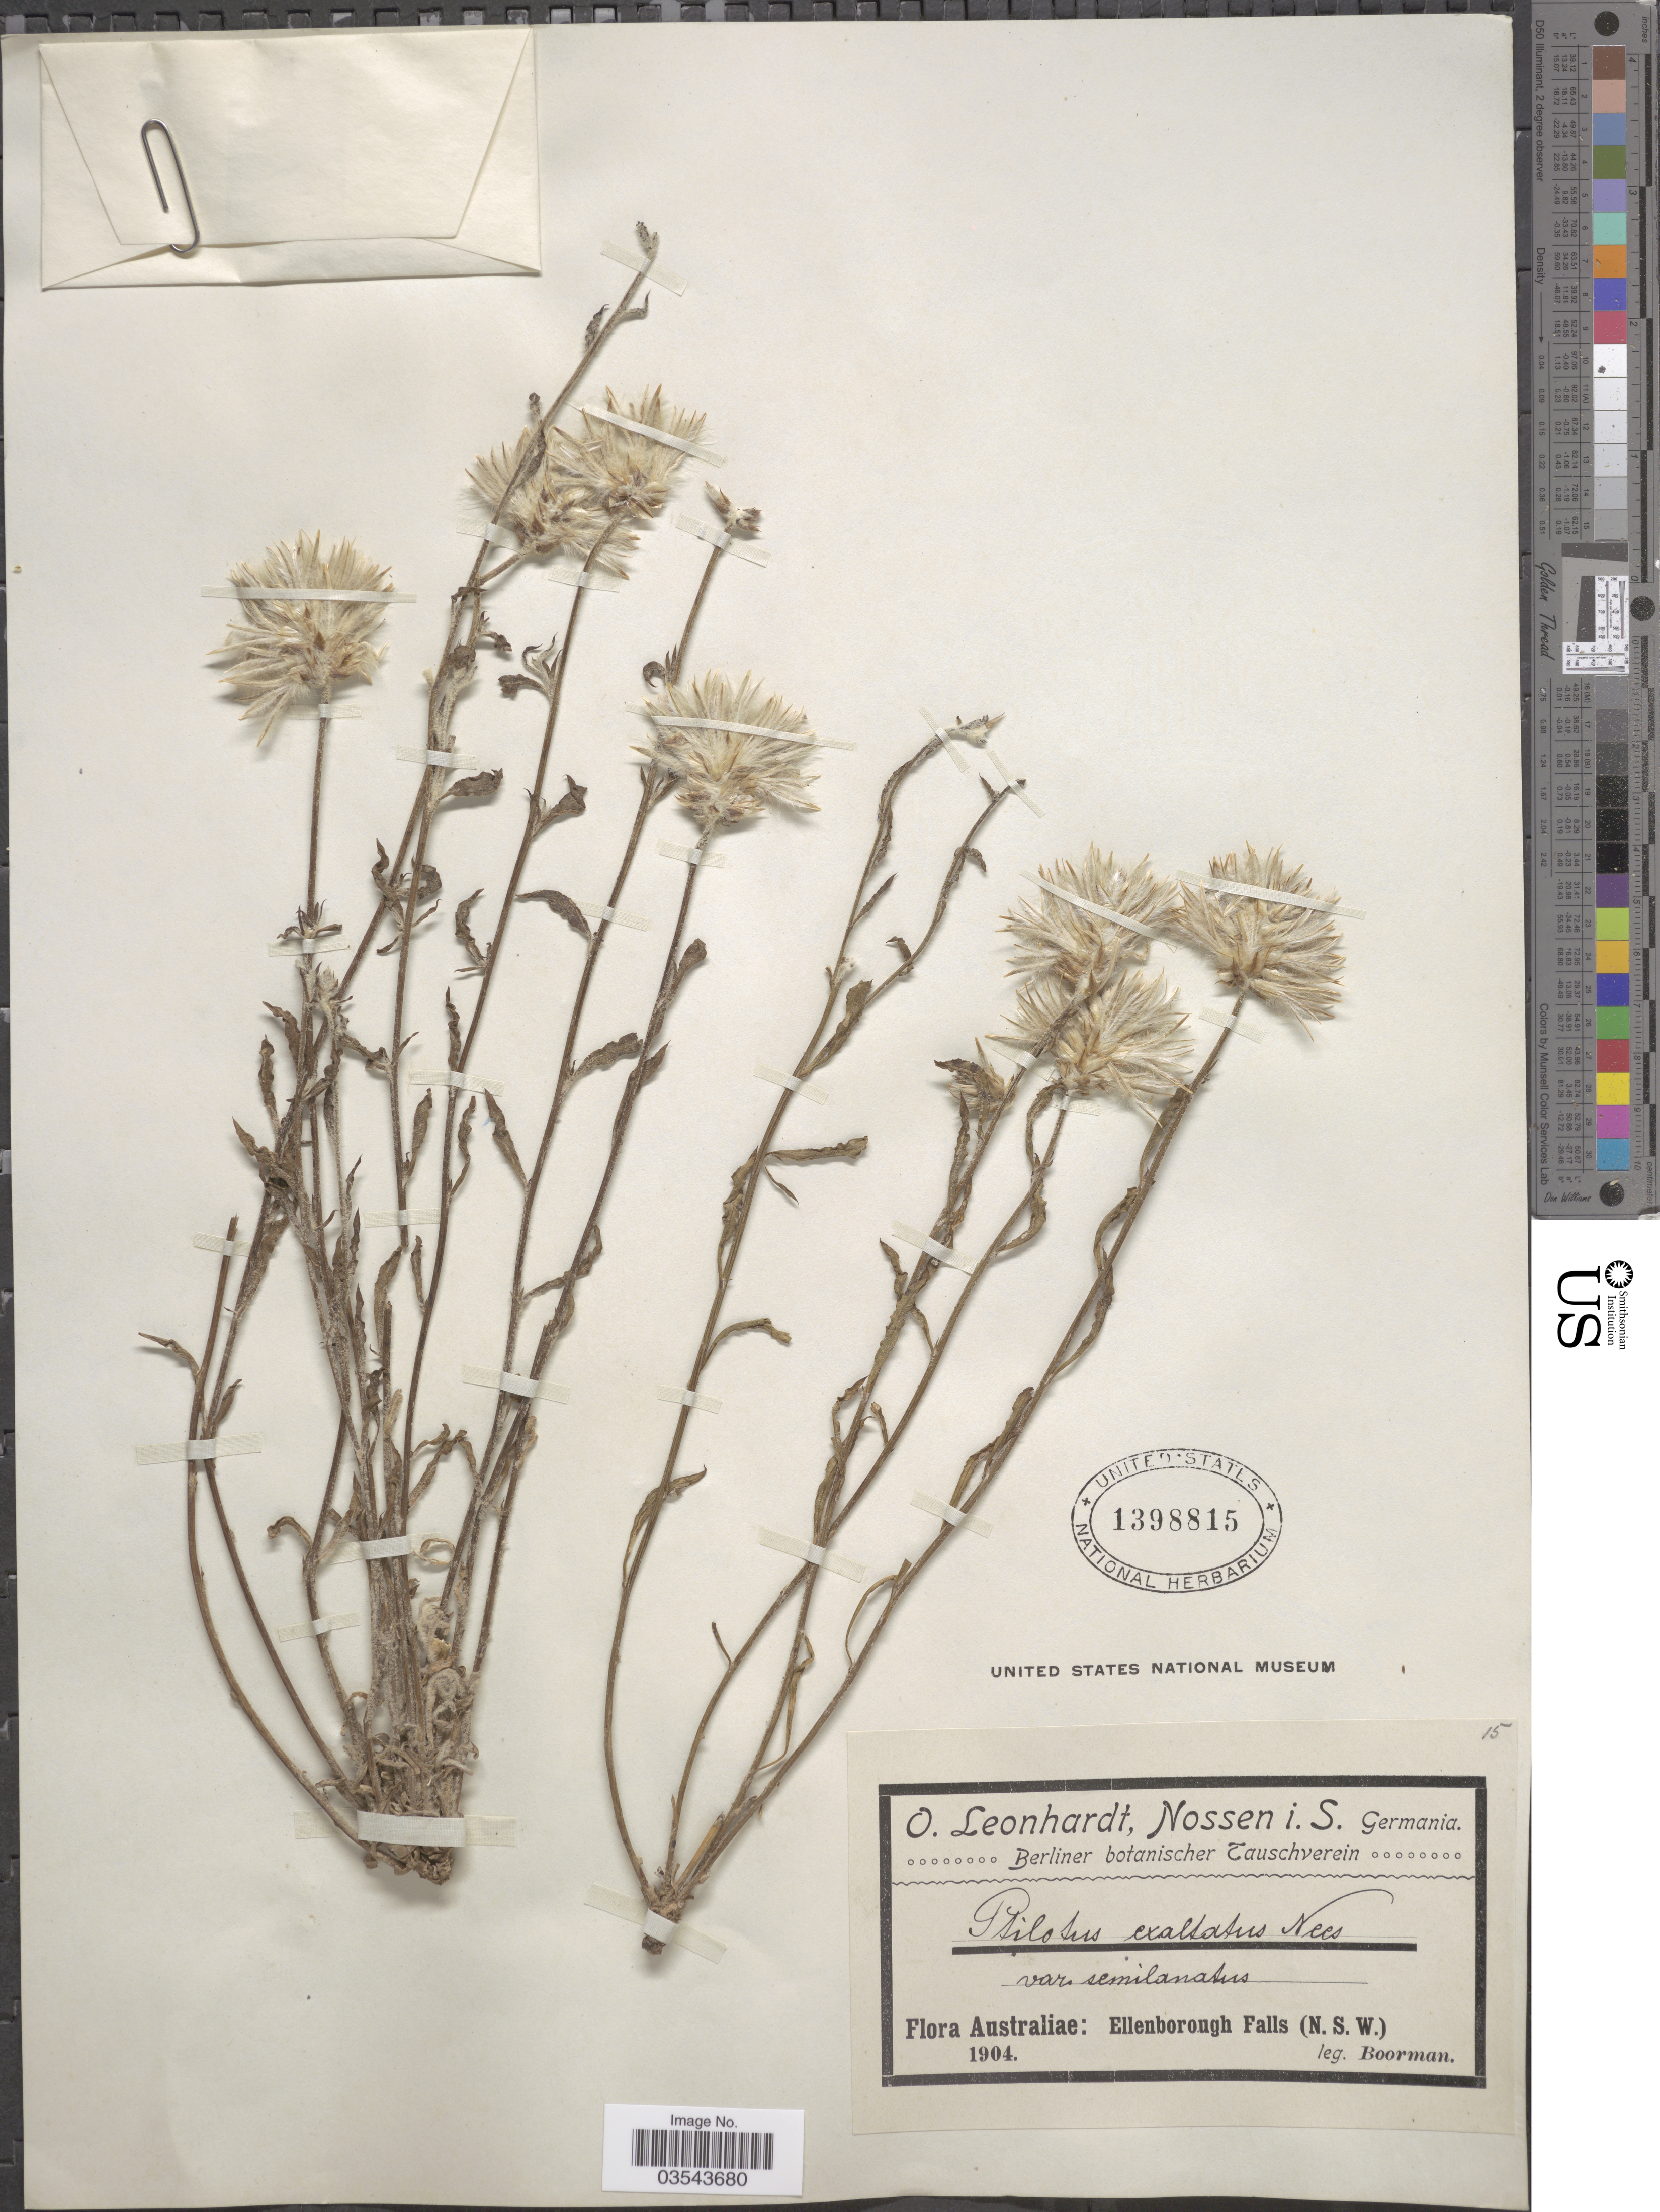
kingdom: Plantae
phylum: Tracheophyta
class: Magnoliopsida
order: Caryophyllales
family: Amaranthaceae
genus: Ptilotus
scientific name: Ptilotus exaltatus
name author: Nees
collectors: -. Boorman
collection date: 1904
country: Australia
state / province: New South Wales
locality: Ellenborough Falls (N.S.W.)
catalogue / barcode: US 1398815